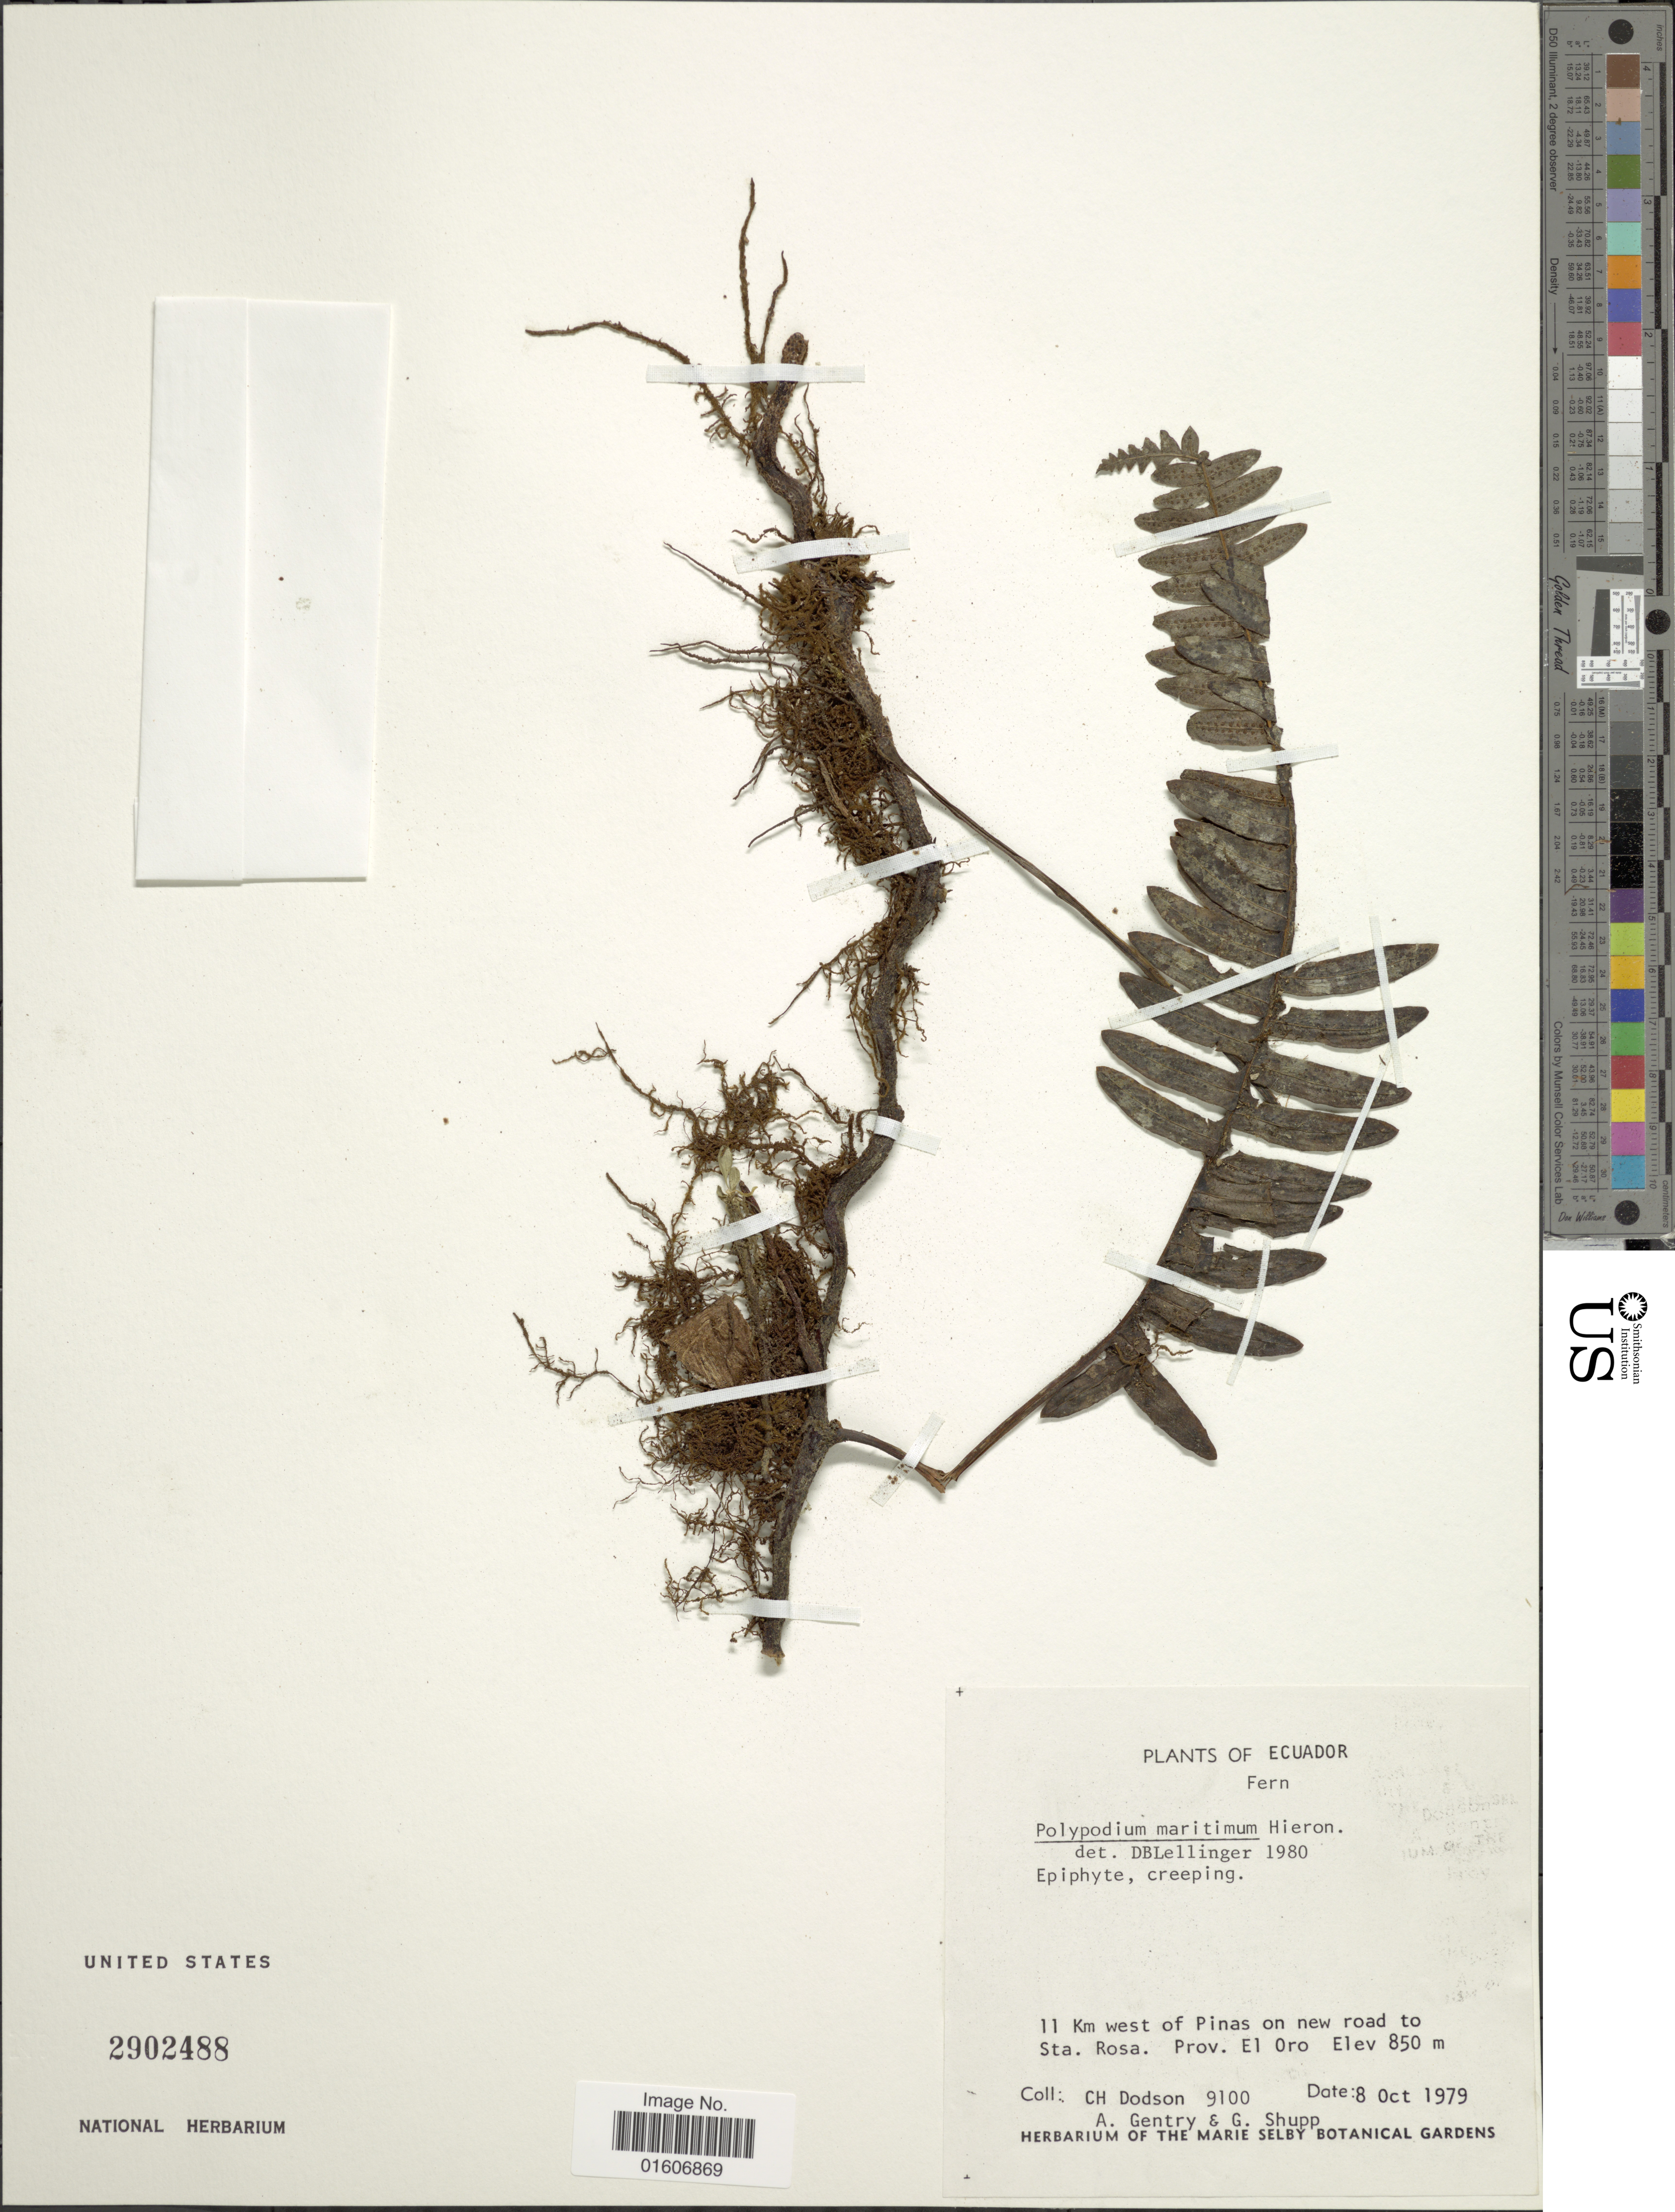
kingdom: Plantae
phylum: Tracheophyta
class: Polypodiopsida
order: Polypodiales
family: Polypodiaceae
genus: Serpocaulon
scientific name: Serpocaulon maritimum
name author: (Hieron.) A.R. Sm.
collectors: C. H. Dodson, A. H. Gentry & G. Shupp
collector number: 9100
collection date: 1979-10-08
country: Ecuador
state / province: El Oro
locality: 11 Km west of Pinas on new road to Sta Rosa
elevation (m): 850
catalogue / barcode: US 2902488